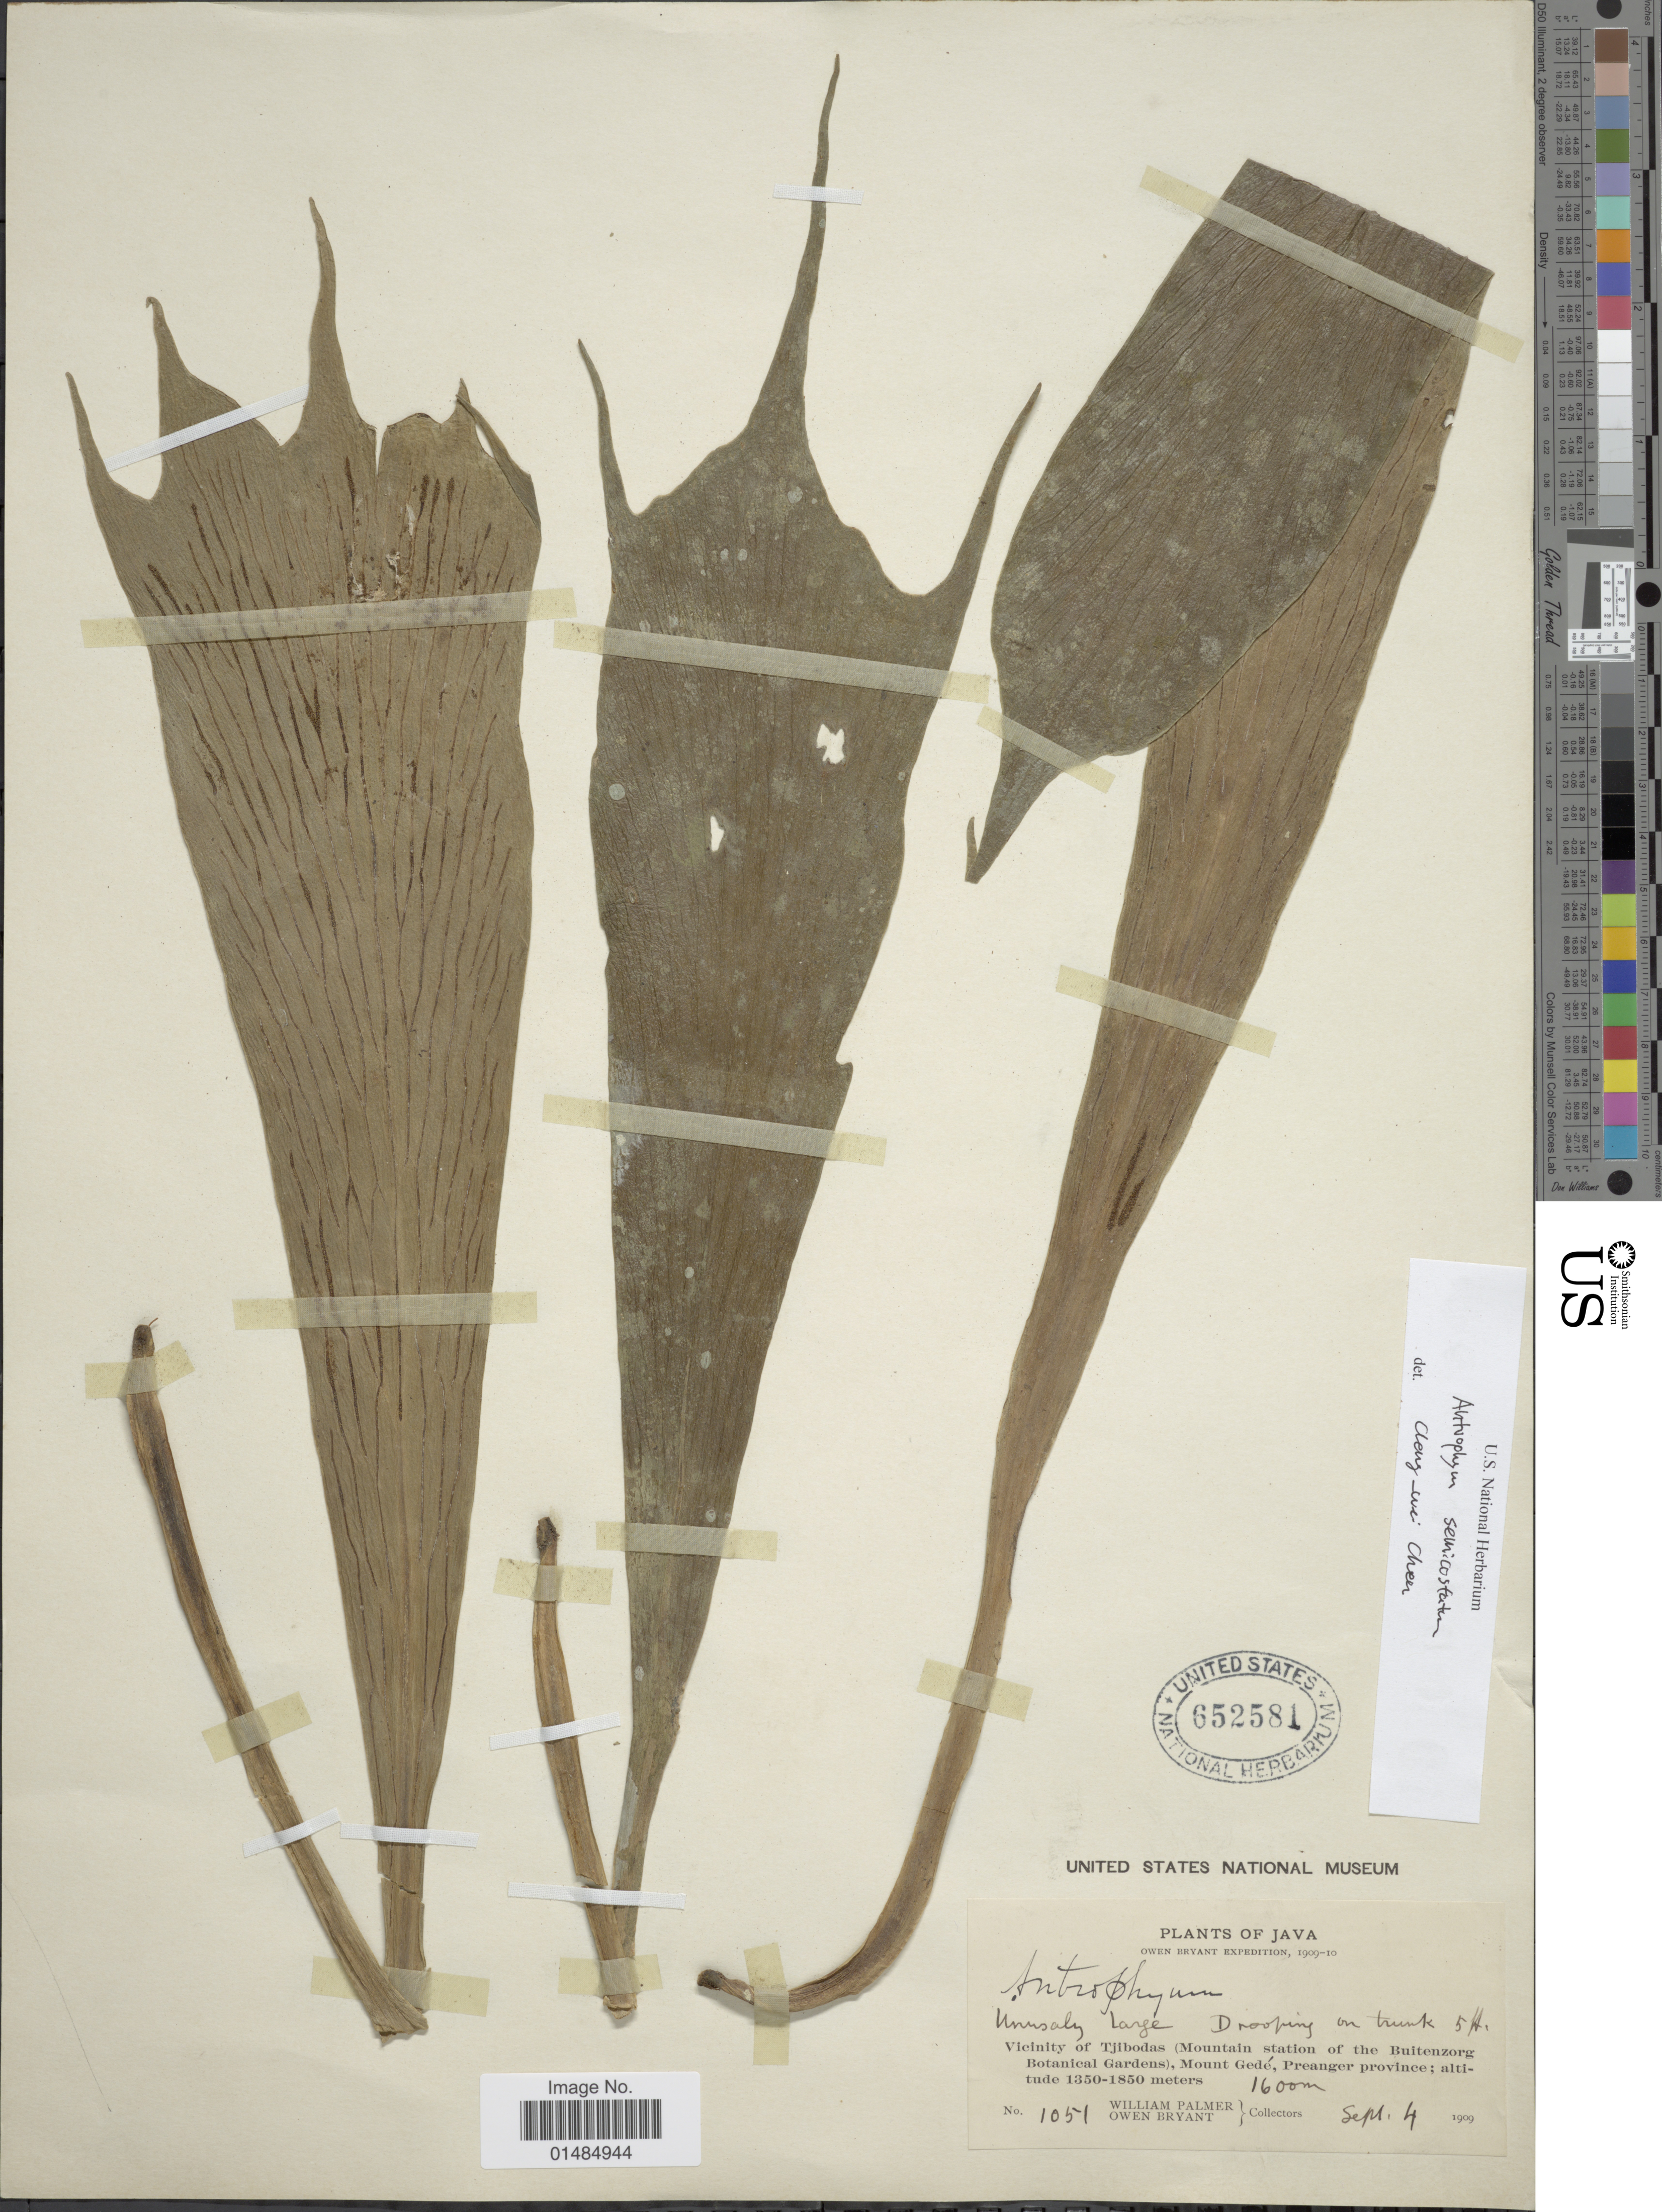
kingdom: Plantae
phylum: Tracheophyta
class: Polypodiopsida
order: Polypodiales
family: Pteridaceae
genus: Antrophyum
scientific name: Antrophyum semicostatum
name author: Blume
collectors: W. Palmer & O. Bryant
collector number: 1051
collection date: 1909-09-04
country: Indonesia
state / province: Java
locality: Vicinity of Tjibodas (Mountain station of the Buitenzorg Botanical Gardens), Mount Gedé, Preanger province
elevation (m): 1600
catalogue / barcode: US 652581